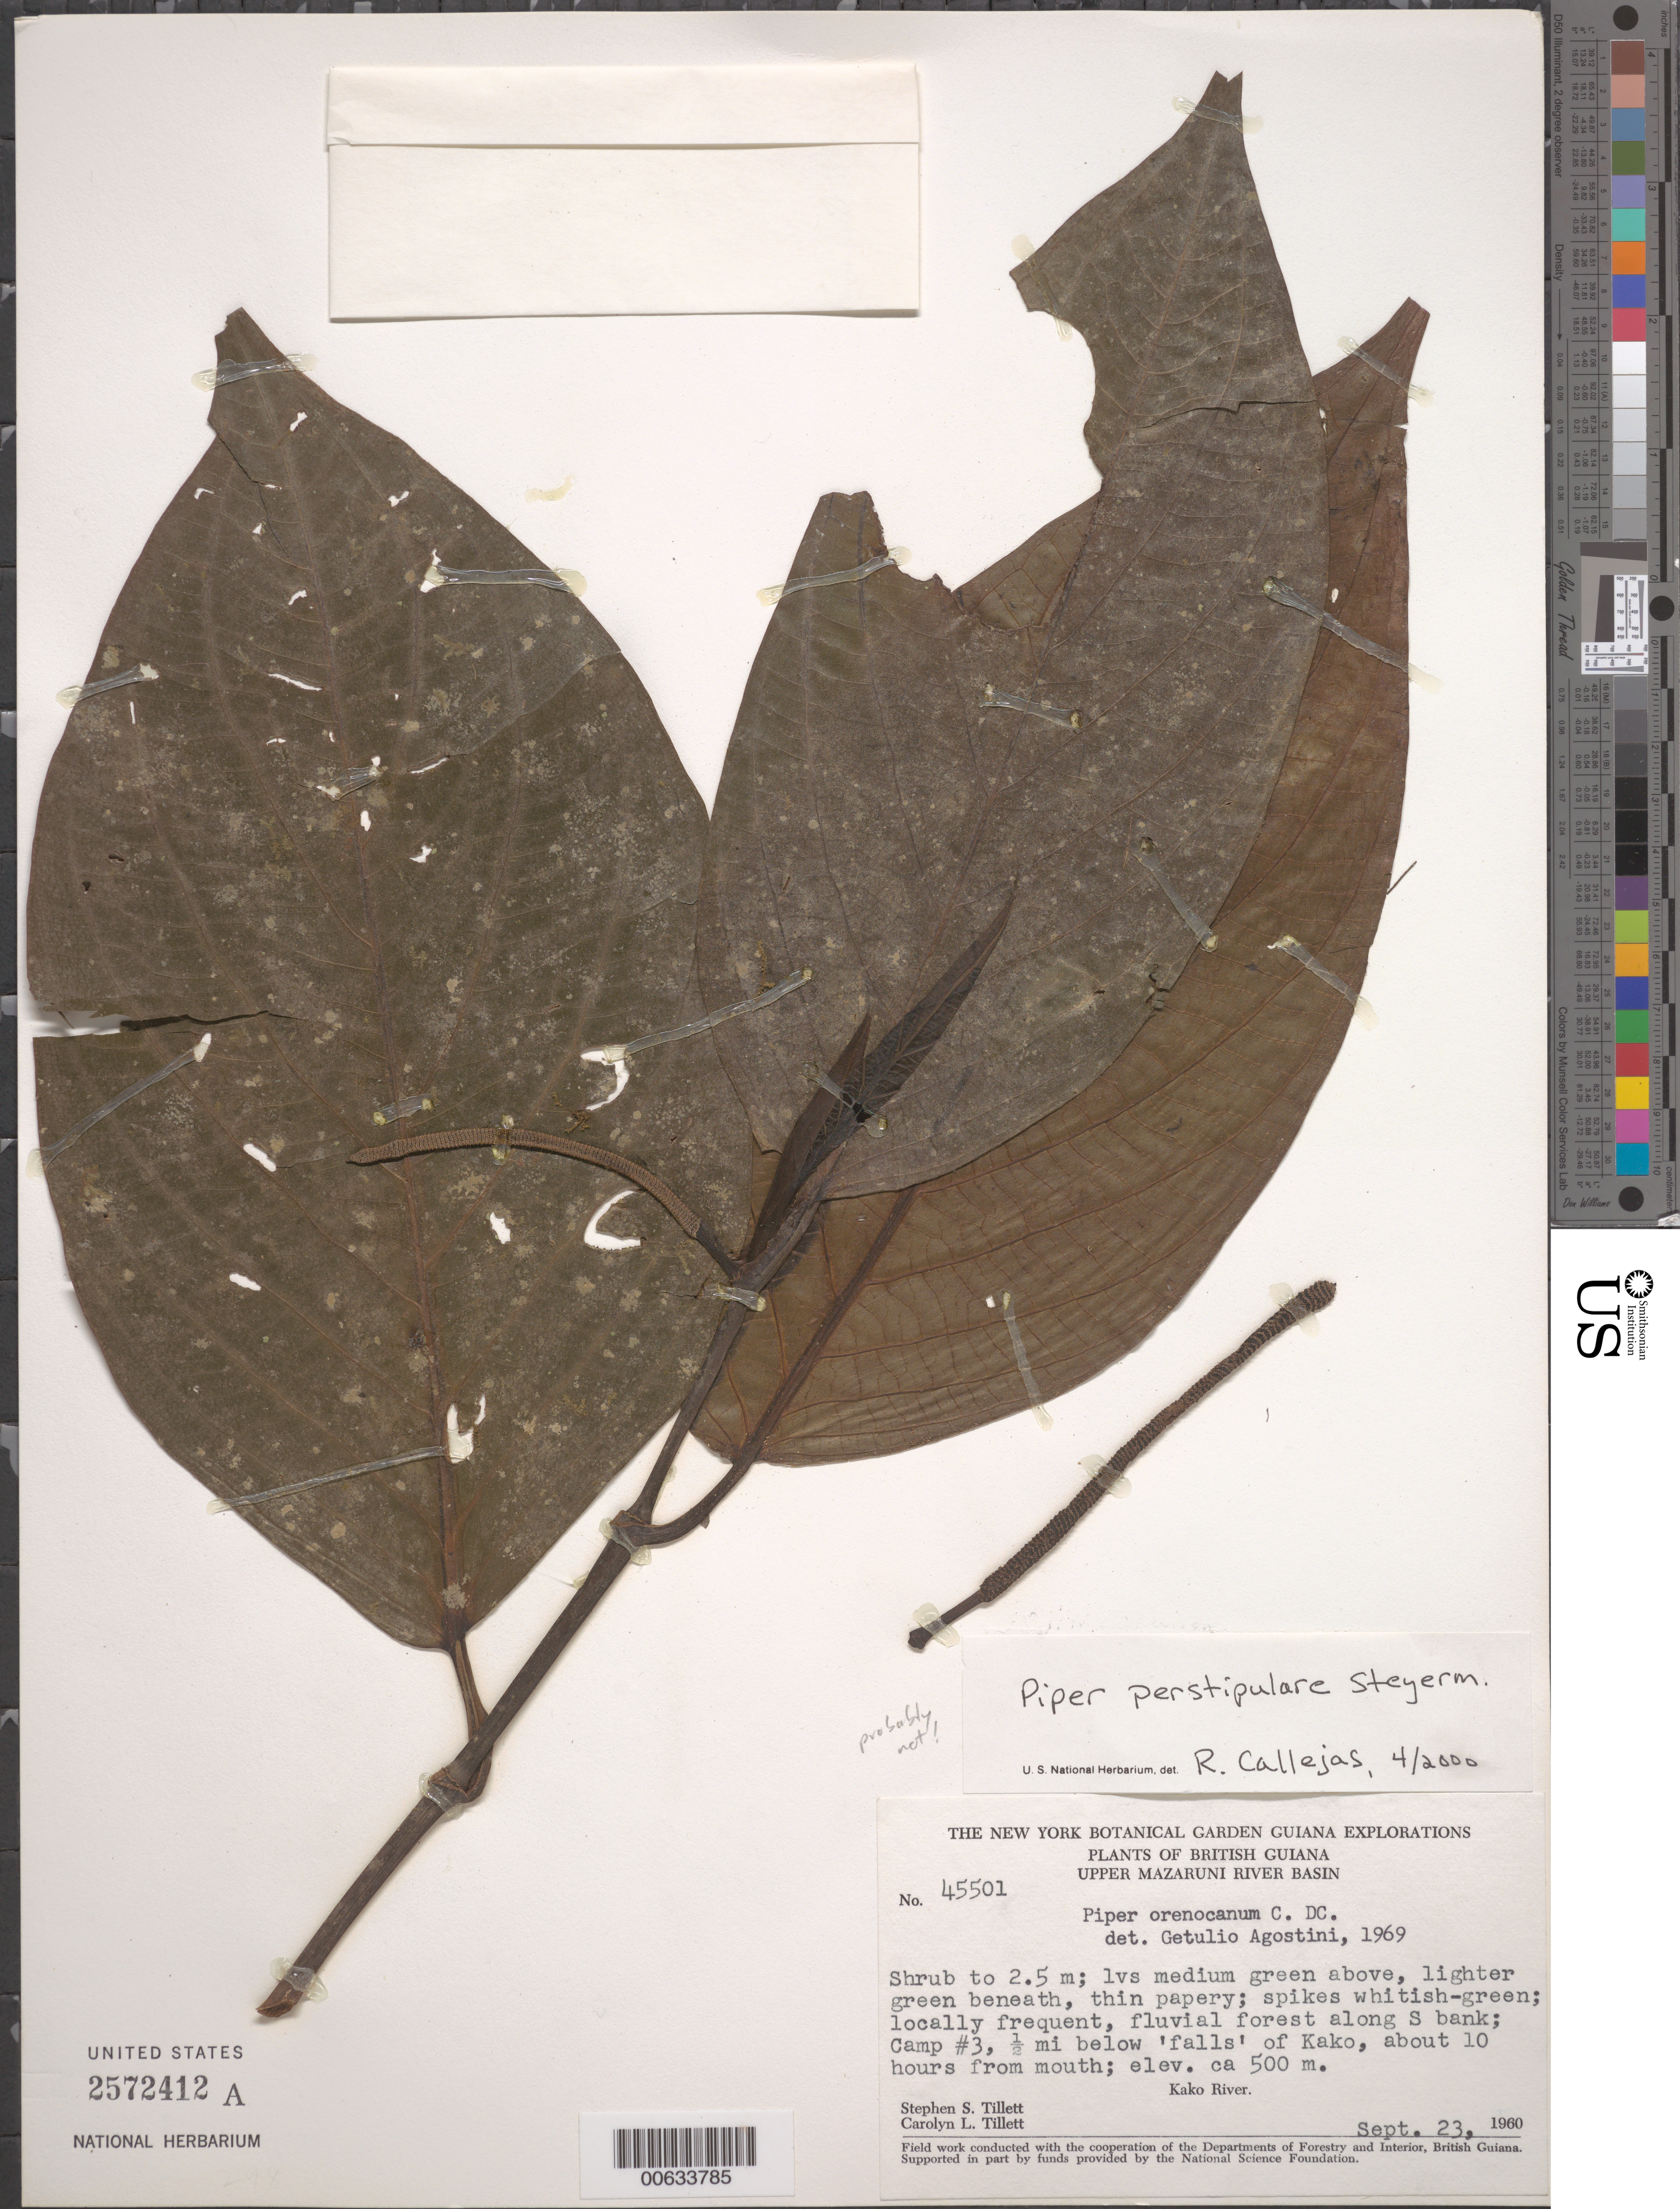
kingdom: Plantae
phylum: Tracheophyta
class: Magnoliopsida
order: Piperales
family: Piperaceae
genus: Piper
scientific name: Piper perstipulare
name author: Steyerm.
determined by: Callejas, Ricardo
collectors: S. S. Tillett, C. L. Tillett & R. Boyan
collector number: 45501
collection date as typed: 23-Sep-60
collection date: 1960-09-23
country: Guyana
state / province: Cuyuni-Mazaruni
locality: Camp #3, 1/2 mile below 'falls' of Kako R., S bank, about 10 hours from mouth, Upper Mazaruni R basin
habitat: Fluvial forest along S bank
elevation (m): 500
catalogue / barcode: US 2572412A